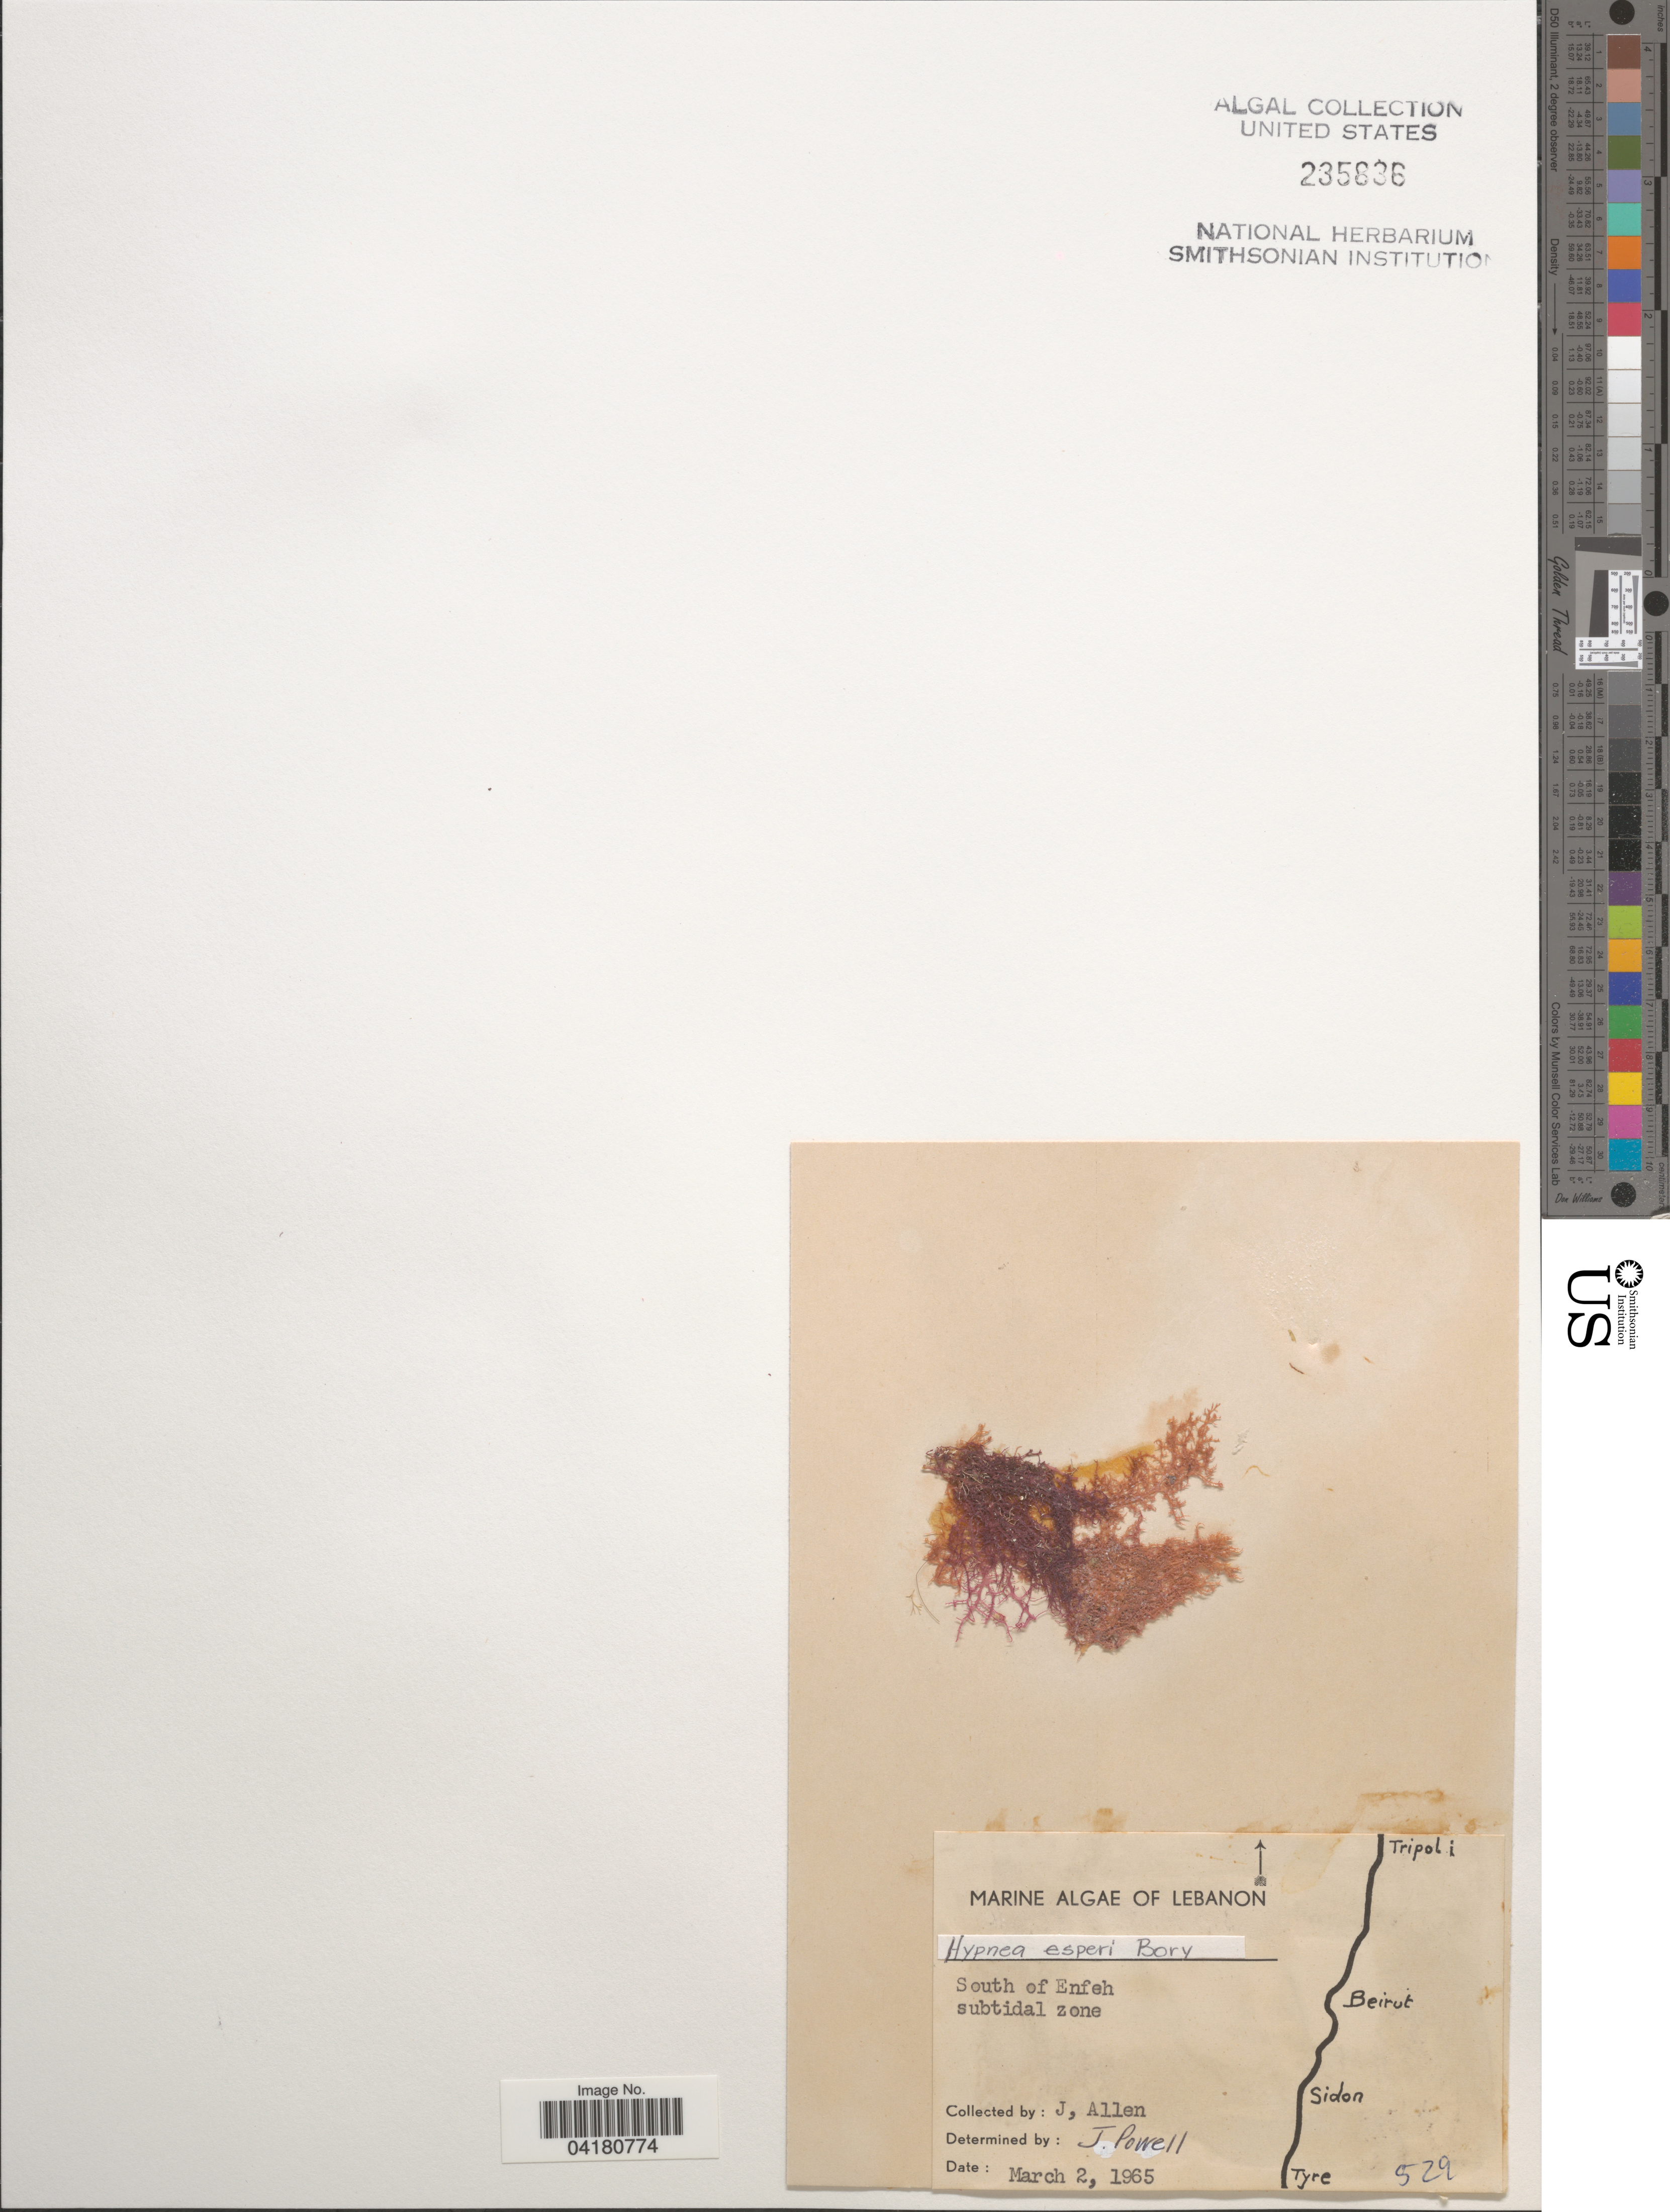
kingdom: Plantae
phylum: Rhodophyta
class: Florideophyceae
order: Gigartinales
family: Cystocloniaceae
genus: Hypnea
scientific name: Hypnea esperi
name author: Bory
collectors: J. Powell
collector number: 529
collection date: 1965-03-02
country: Lebanon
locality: South of Enfeh subtidal zone.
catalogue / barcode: US 235836